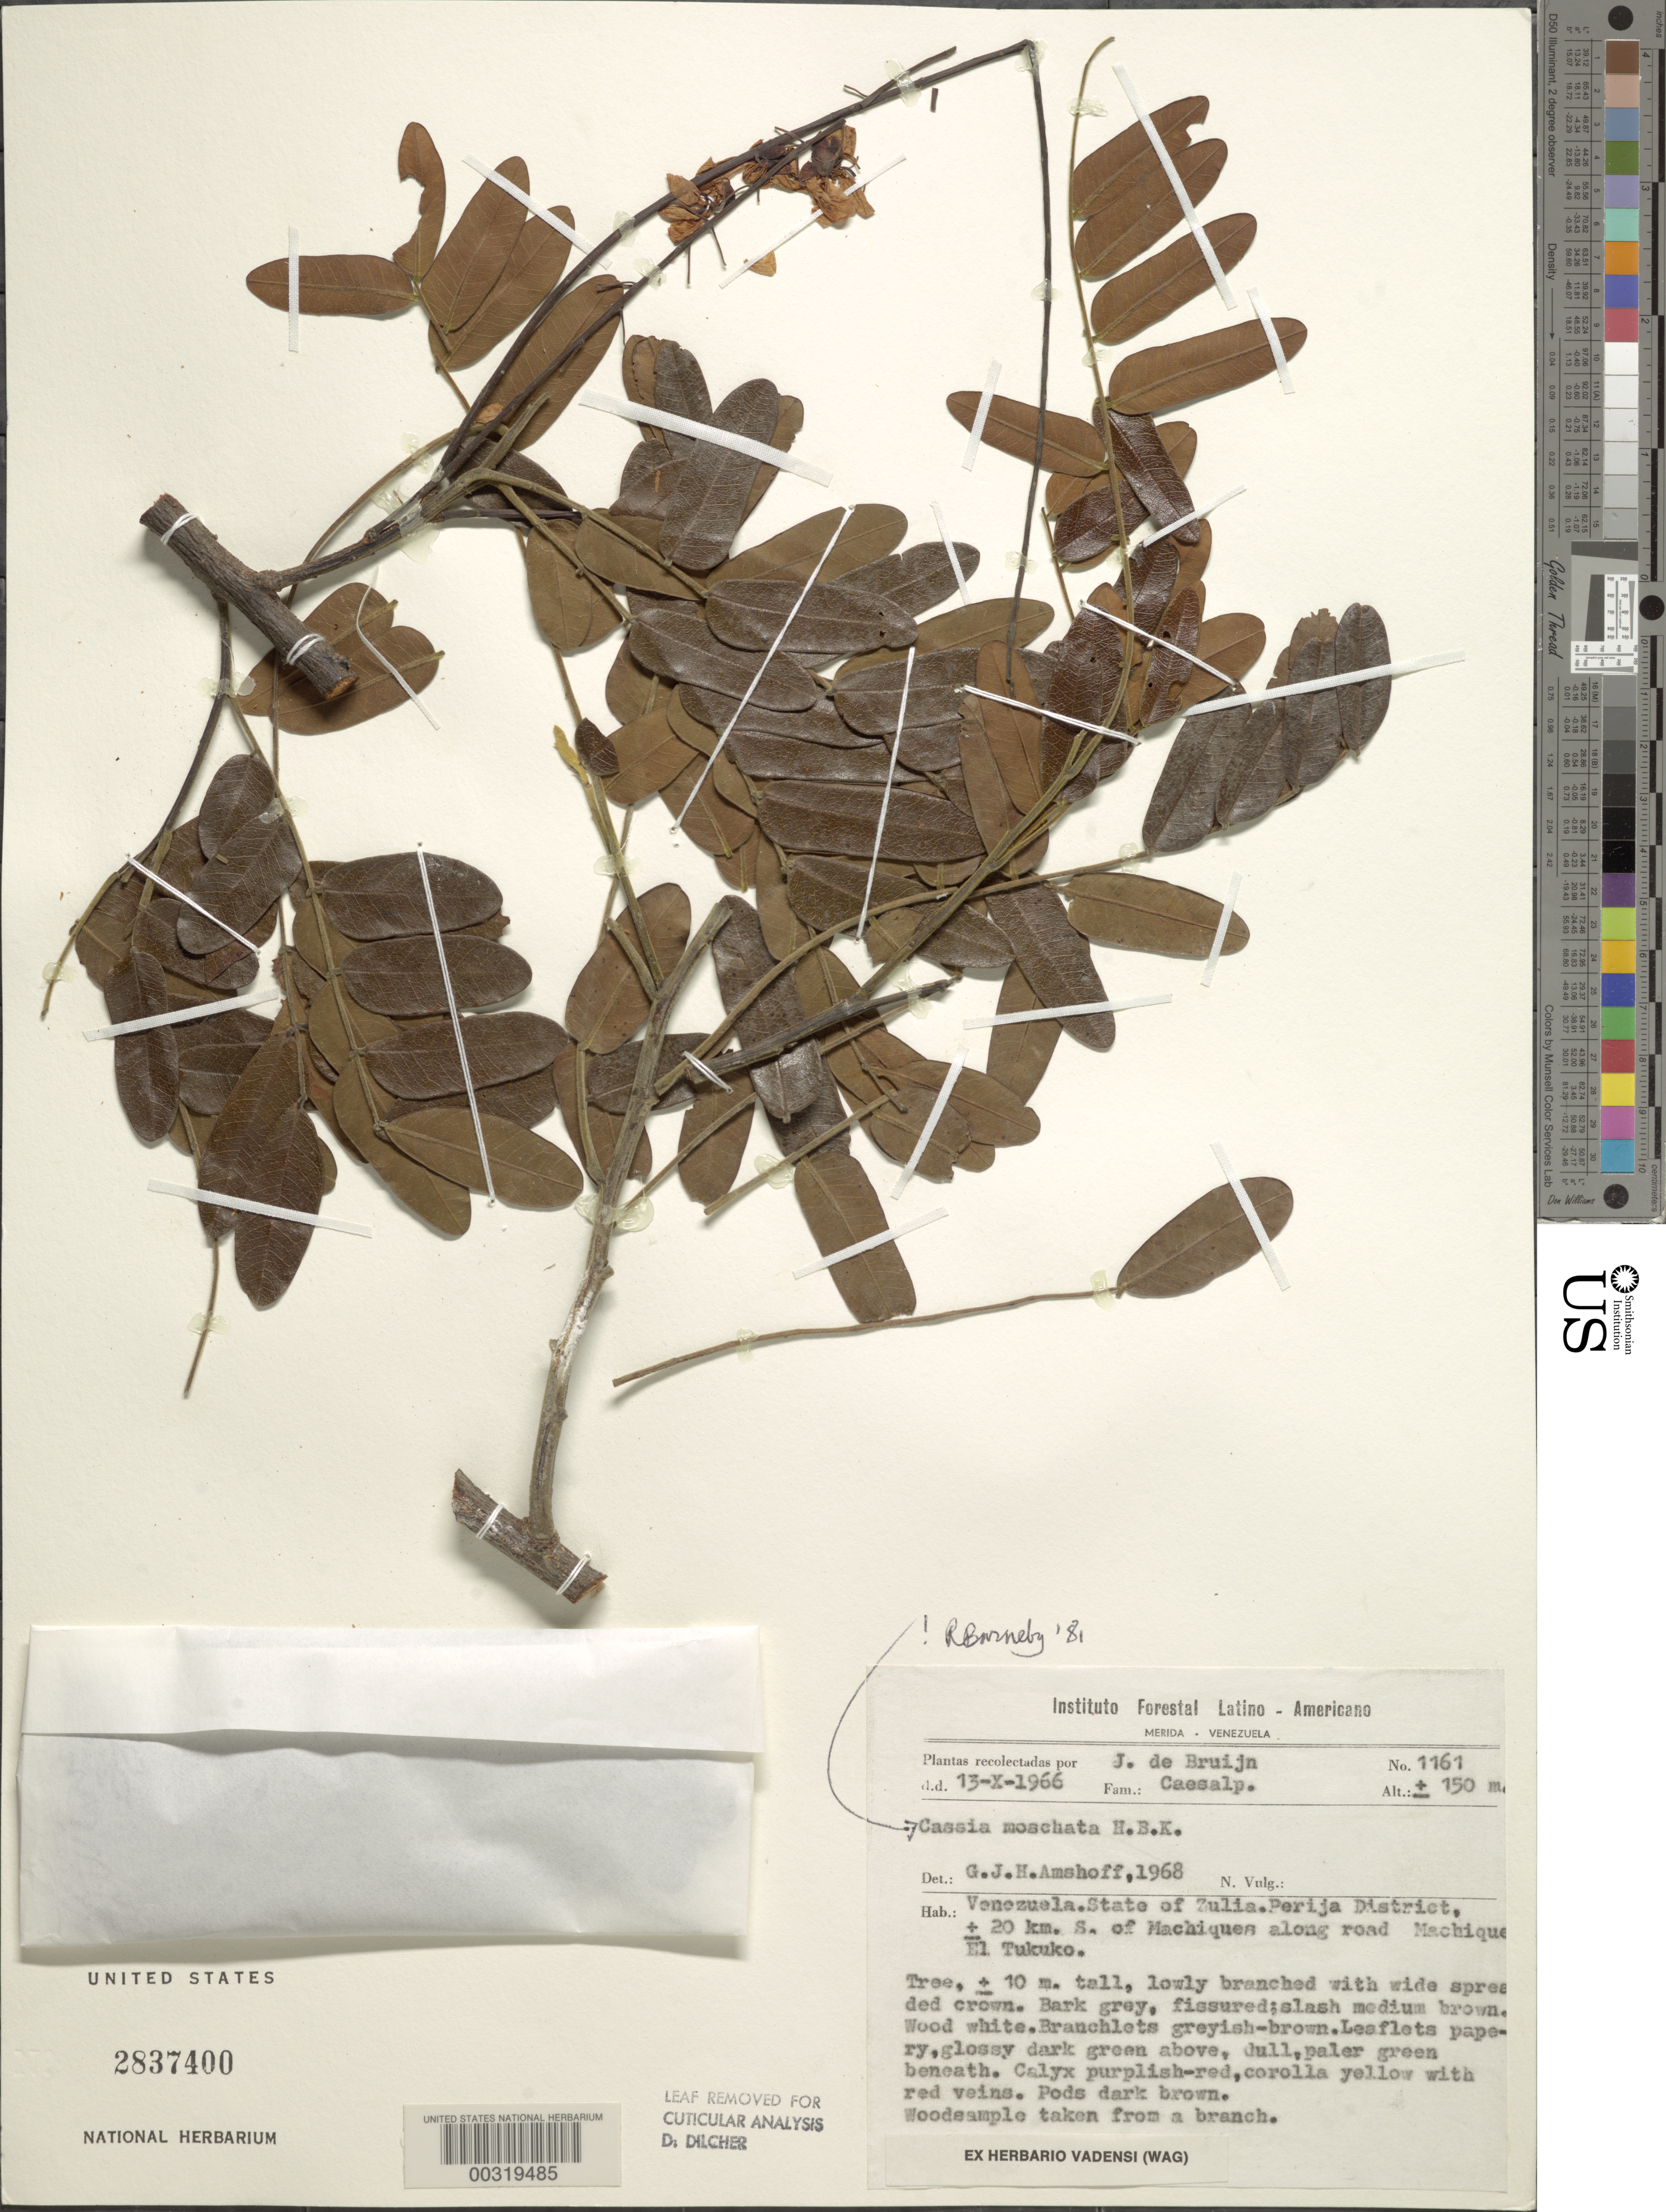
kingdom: Plantae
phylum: Tracheophyta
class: Magnoliopsida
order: Fabales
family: Fabaceae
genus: Cassia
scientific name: Cassia moschata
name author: Kunth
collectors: J. Bruijn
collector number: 1161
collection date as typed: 13 Oct 1966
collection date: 1966-10-13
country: Venezuela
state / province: Zulia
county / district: Machiques de Perijá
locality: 20 km s of machiques along road machique el tukuko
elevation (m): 150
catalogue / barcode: US 2837400